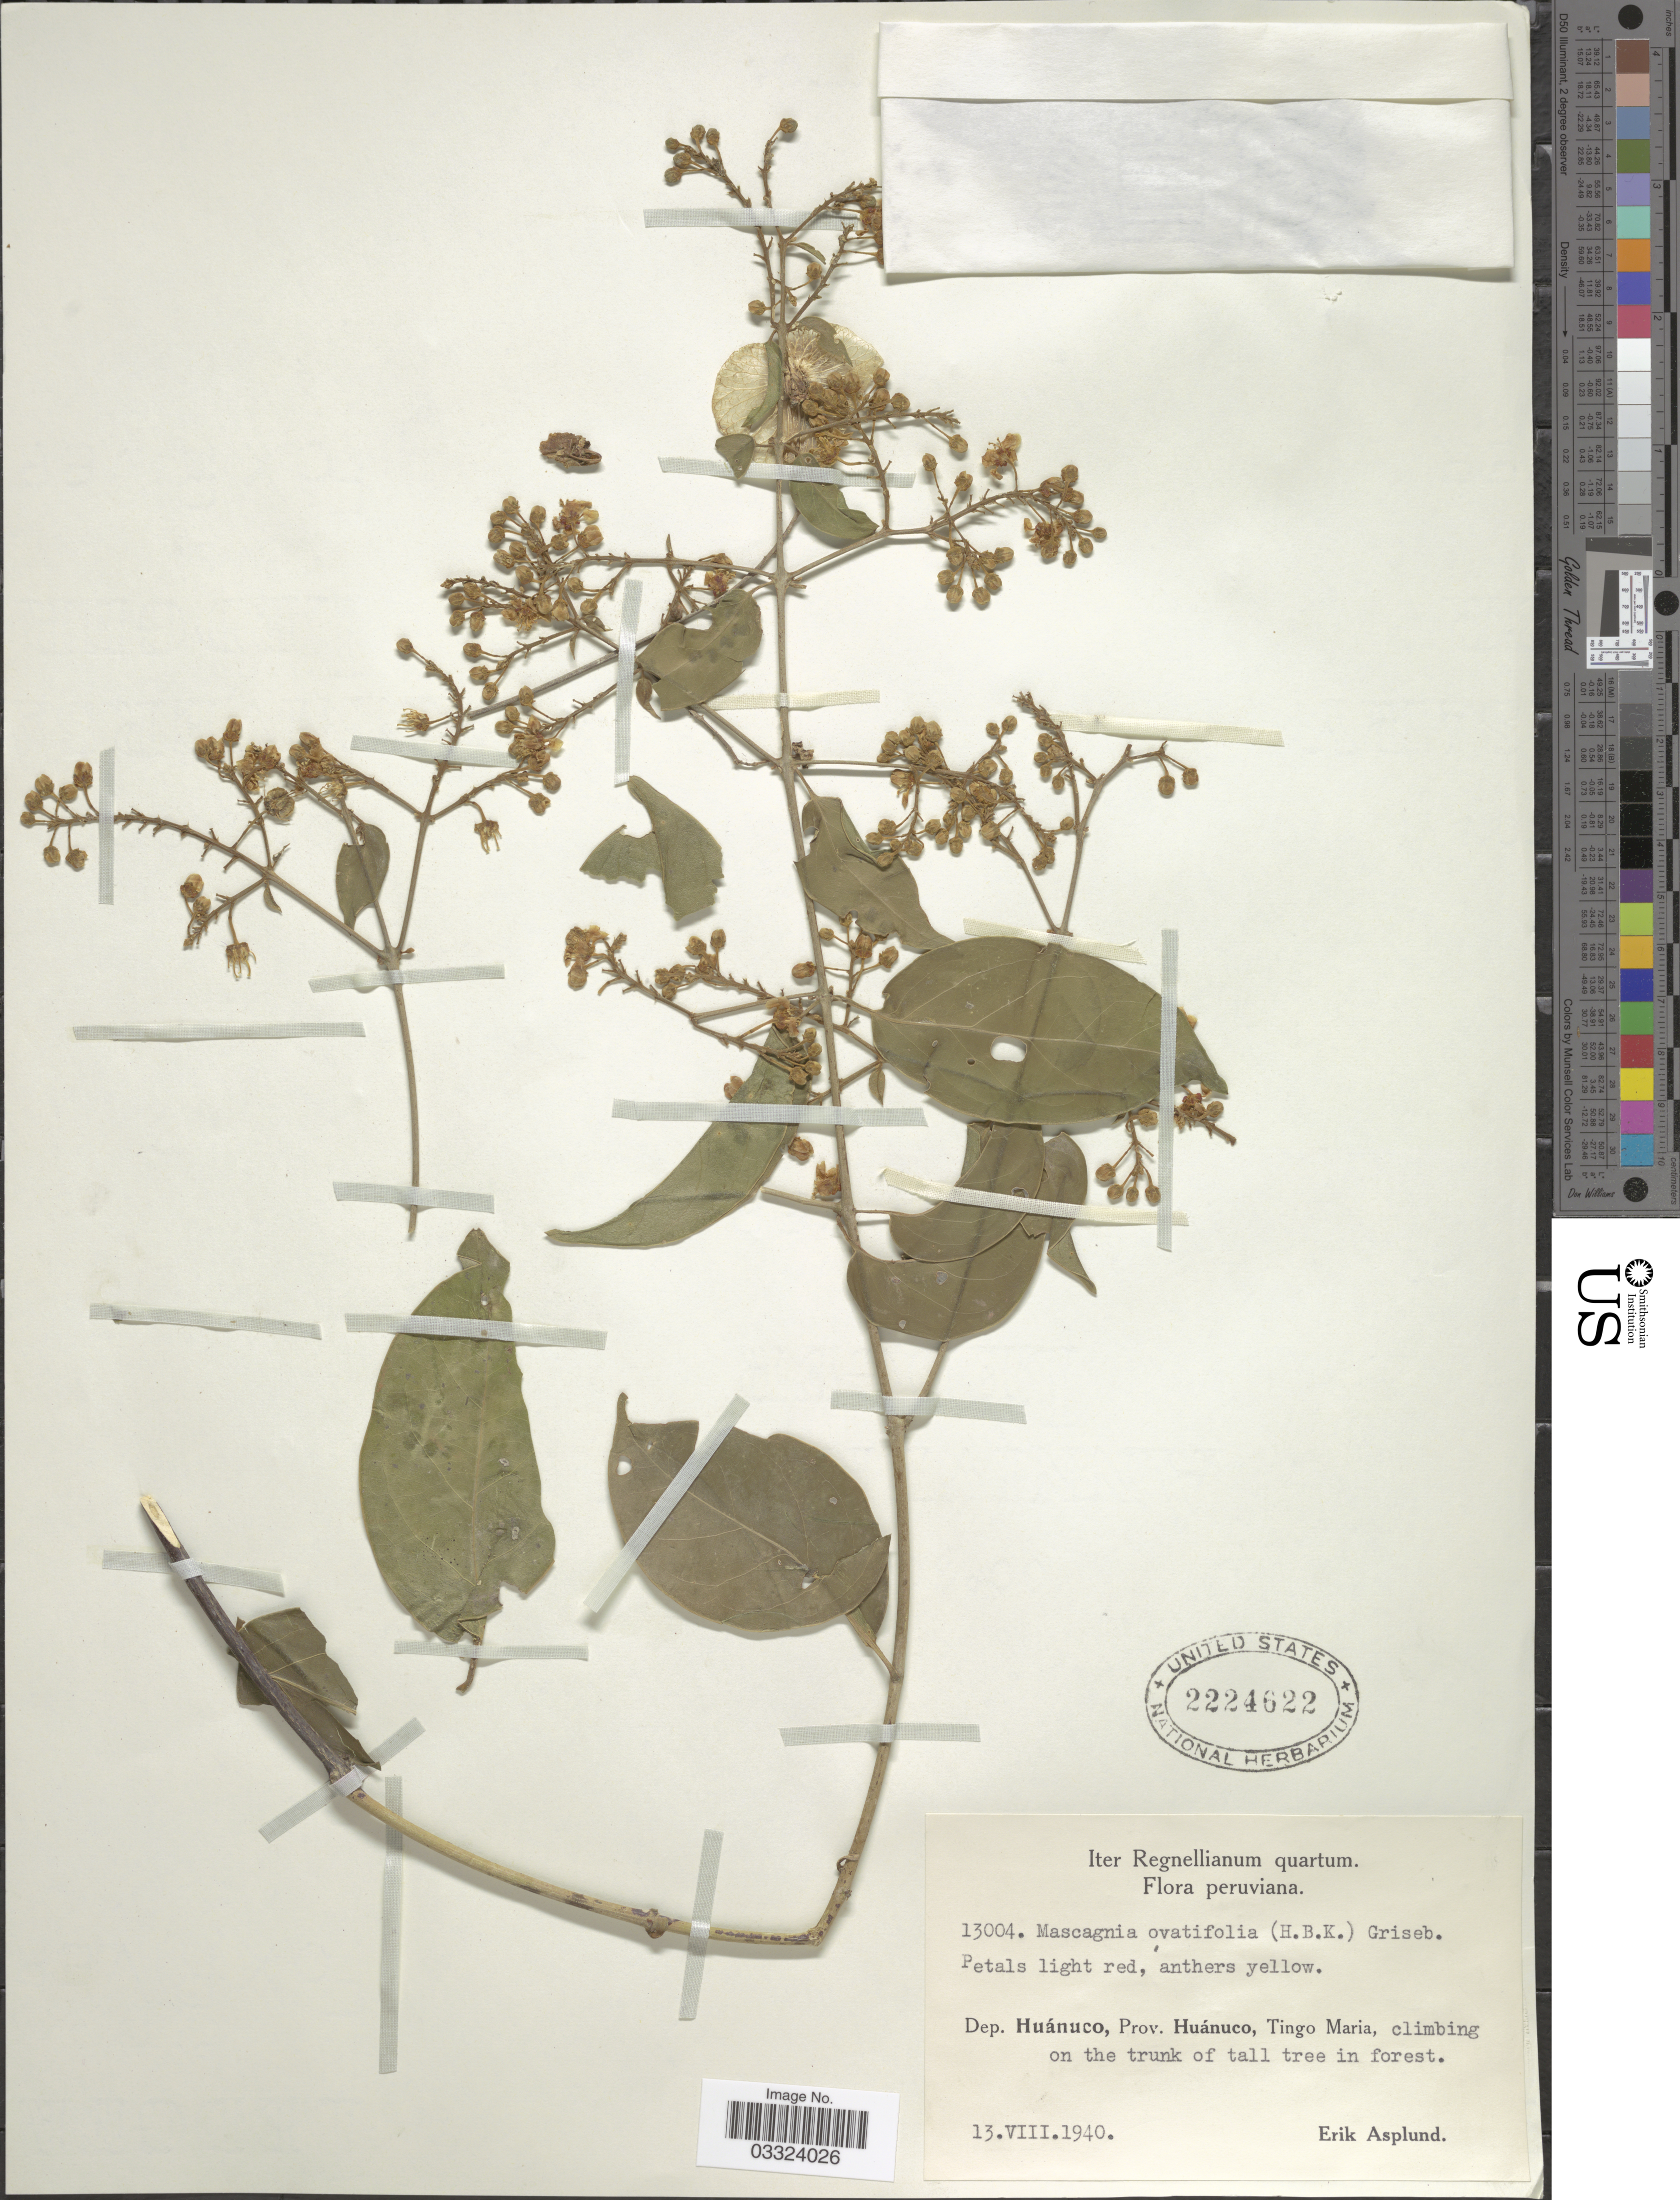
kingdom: Plantae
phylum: Tracheophyta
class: Magnoliopsida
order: Malpighiales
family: Malpighiaceae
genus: Mascagnia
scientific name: Mascagnia ovatifolia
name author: (Kunth) Griseb.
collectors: E. Asplund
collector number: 13004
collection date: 1940-08-13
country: Peru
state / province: Huánuco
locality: Dep. Huánuco, Prov. Huánuco, Tingo Maria.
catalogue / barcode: US 2224622